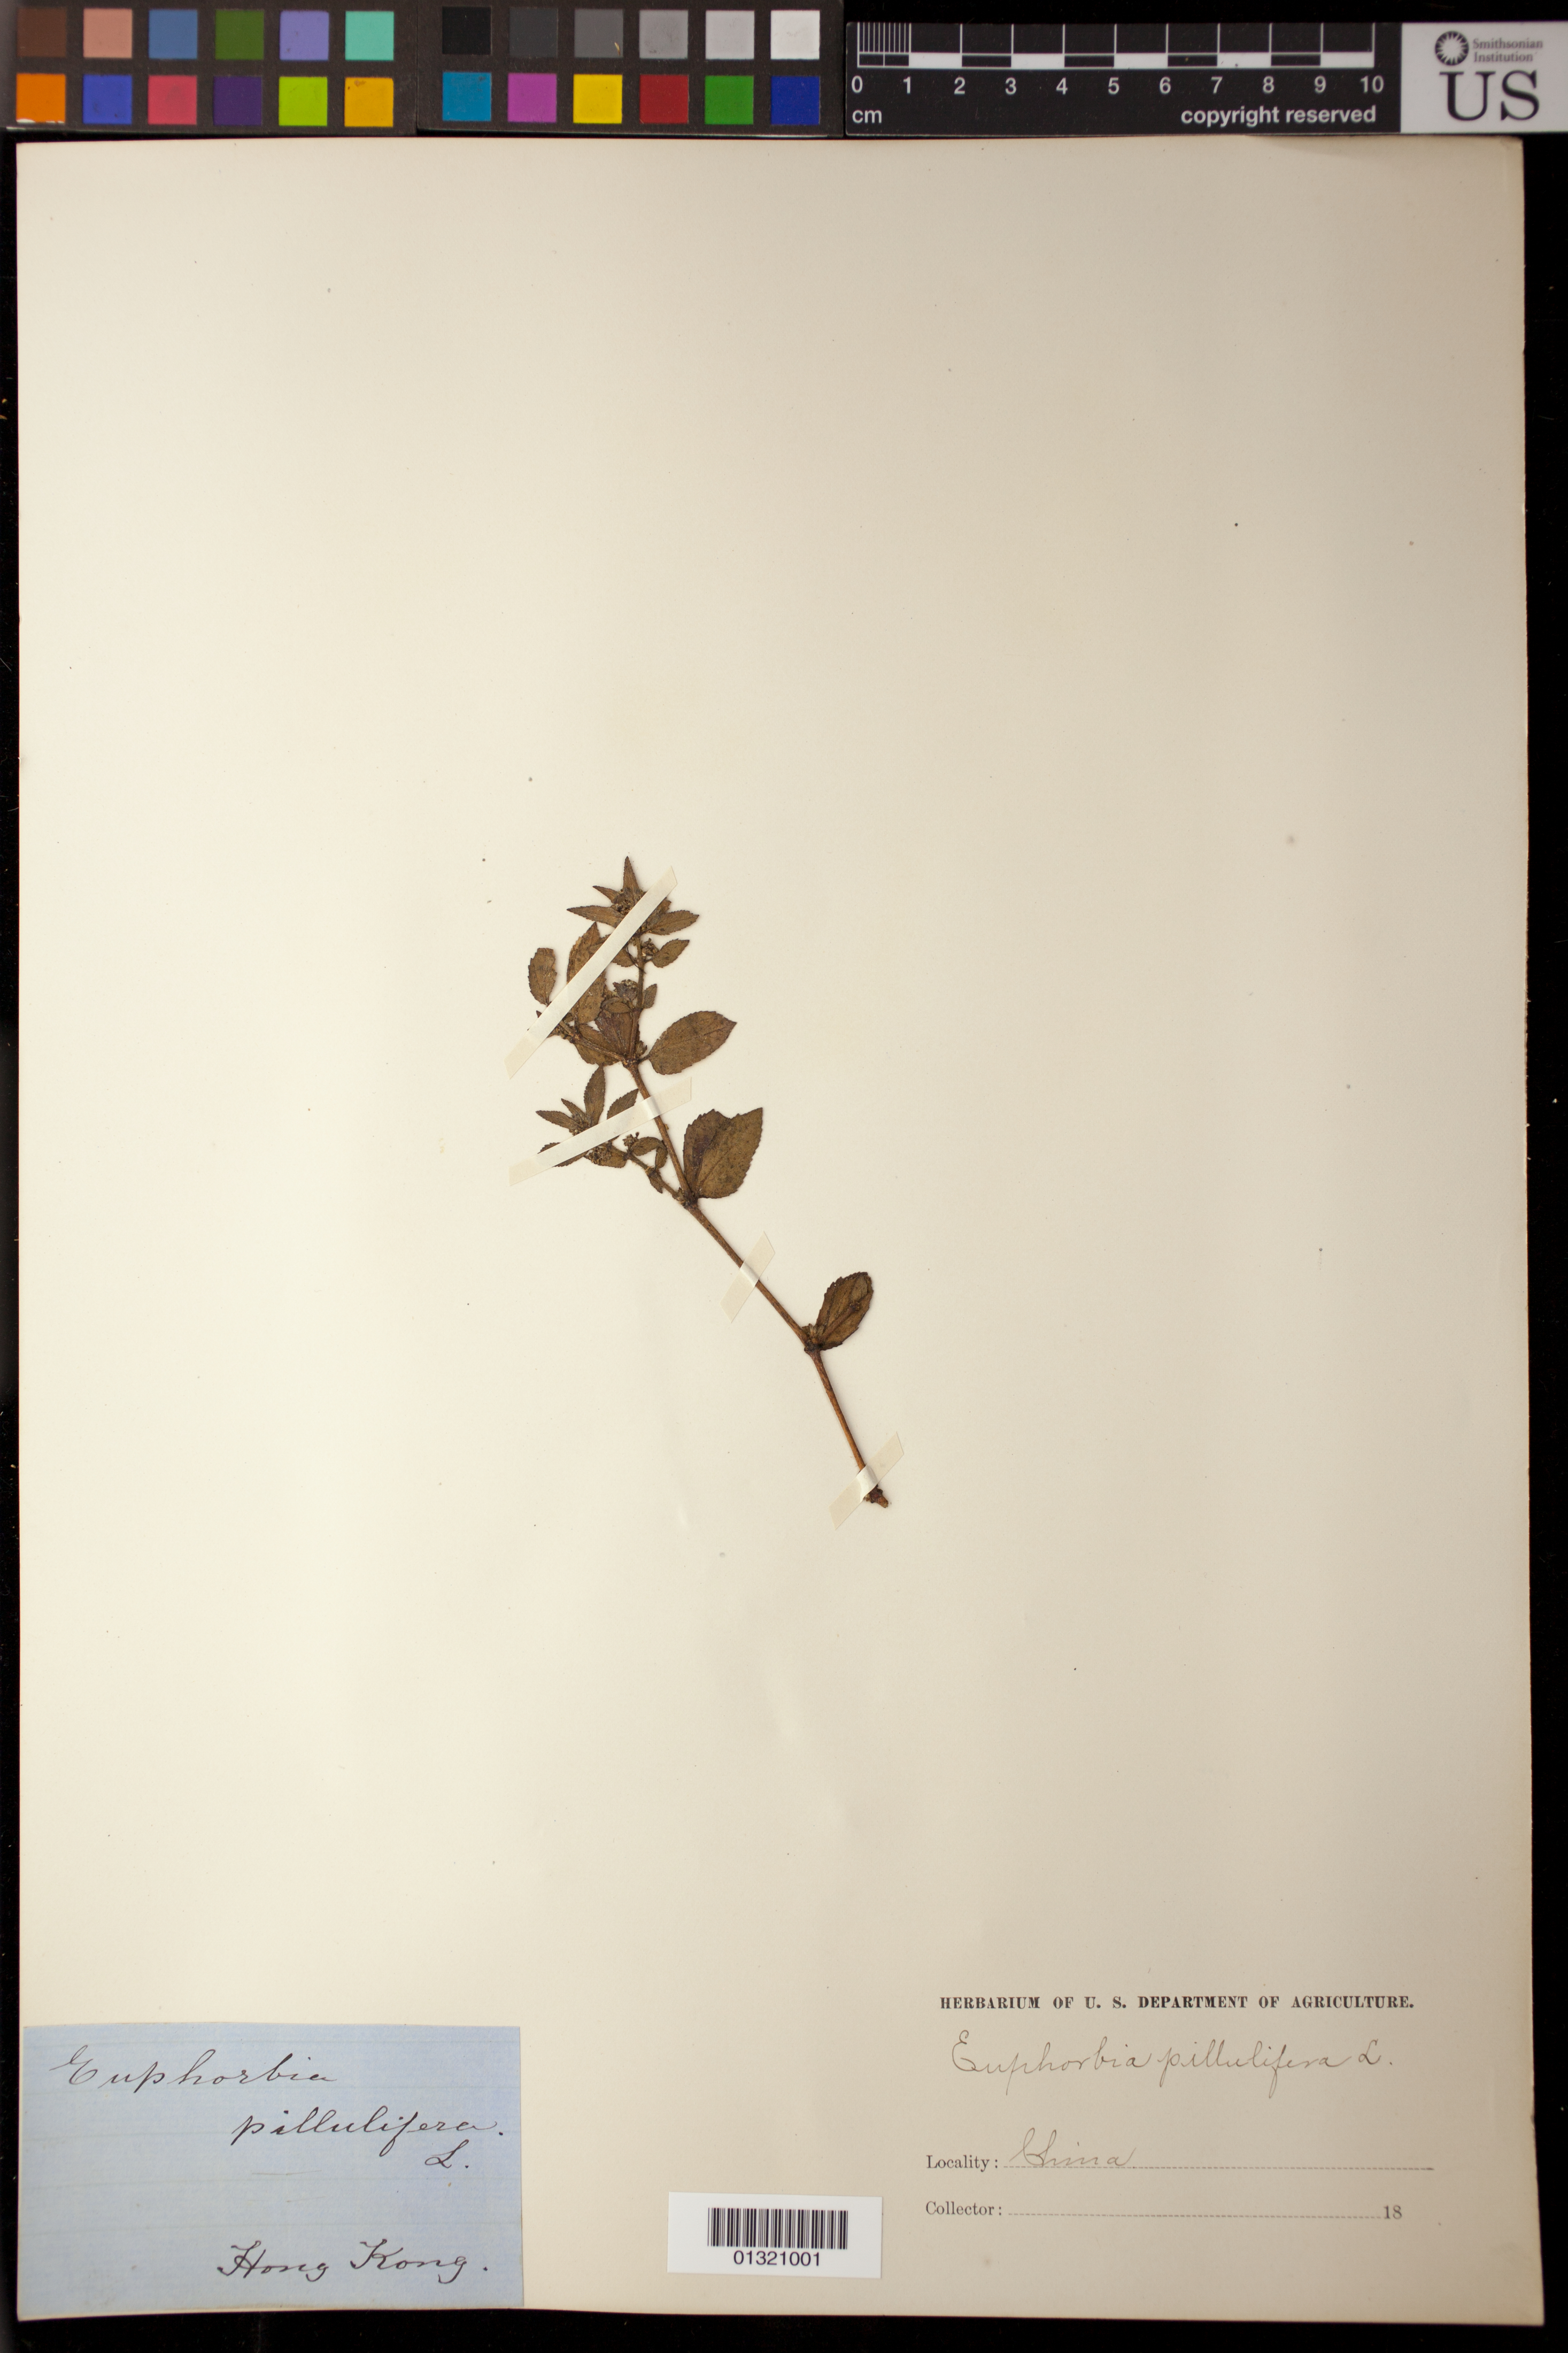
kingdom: Plantae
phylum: Tracheophyta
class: Magnoliopsida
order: Malpighiales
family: Euphorbiaceae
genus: Euphorbia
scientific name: Euphorbia hirta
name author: L.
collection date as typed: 18--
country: China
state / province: Hong Kong